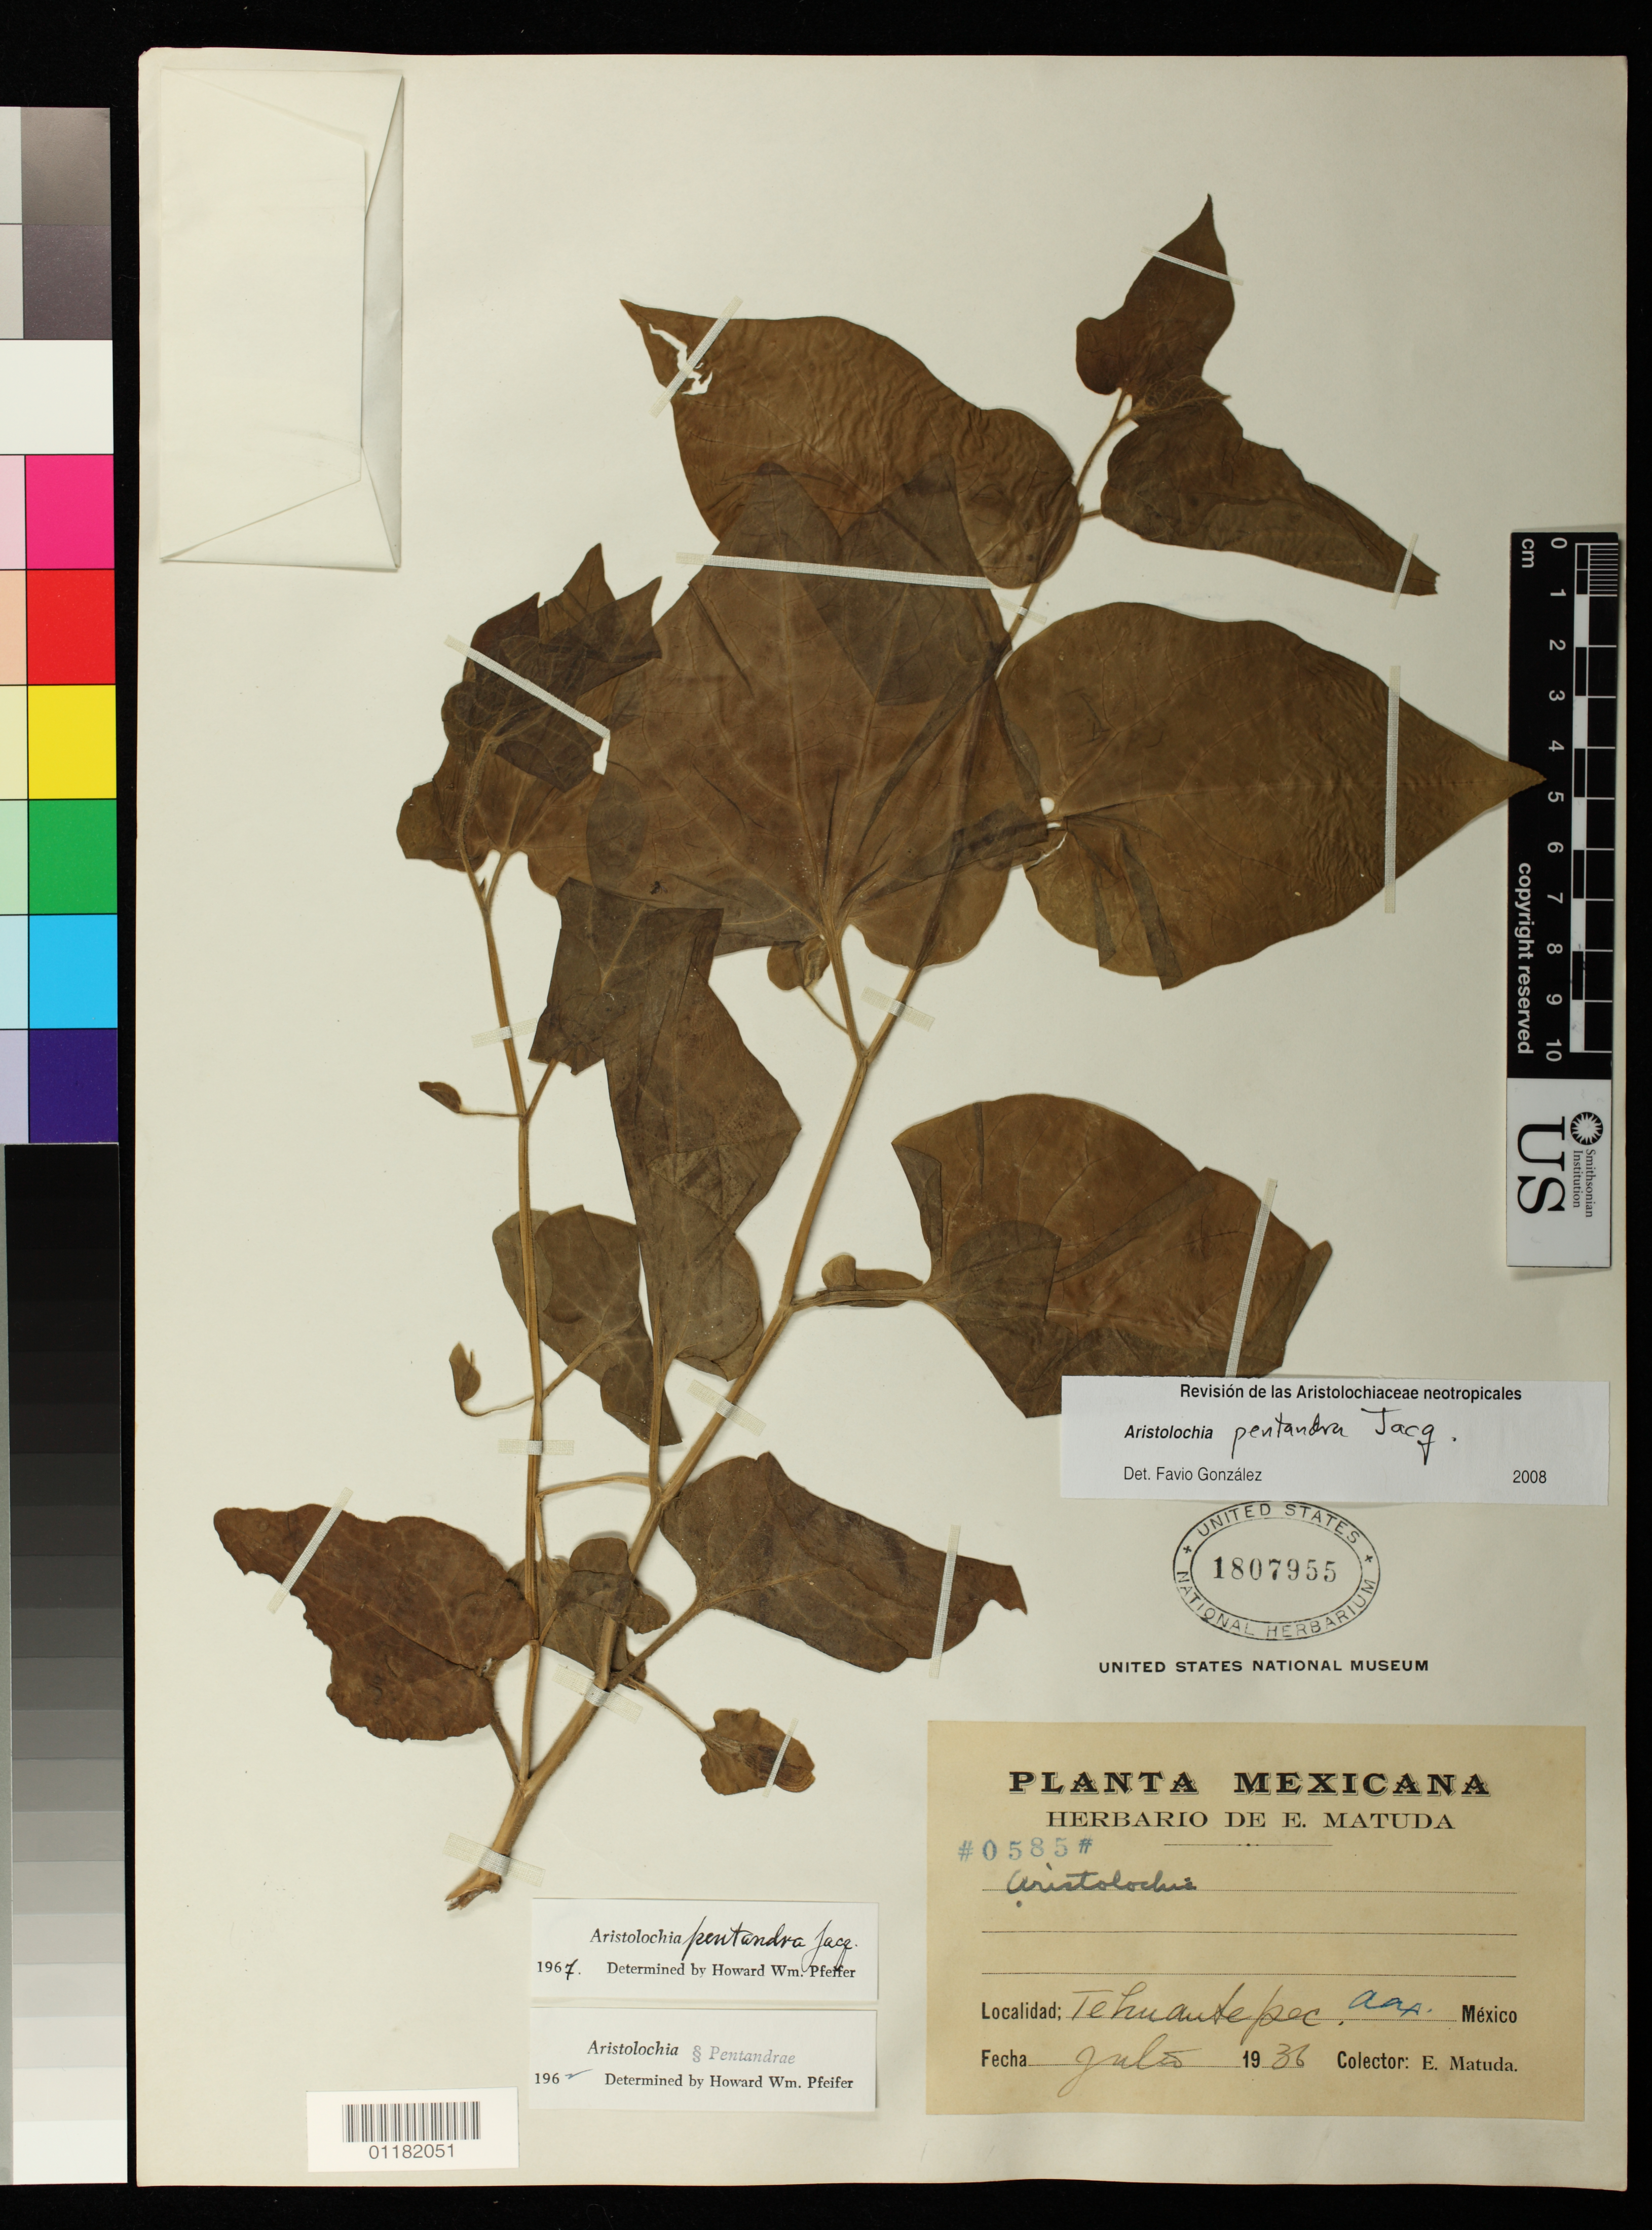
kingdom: Plantae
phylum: Tracheophyta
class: Magnoliopsida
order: Piperales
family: Aristolochiaceae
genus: Aristolochia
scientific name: Aristolochia pentandra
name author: Sessé & Moc.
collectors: E. Matuda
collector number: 585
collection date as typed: Jul 1936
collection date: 1936-07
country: Mexico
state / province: Oaxaca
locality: Tehuantepec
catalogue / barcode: US 1807955